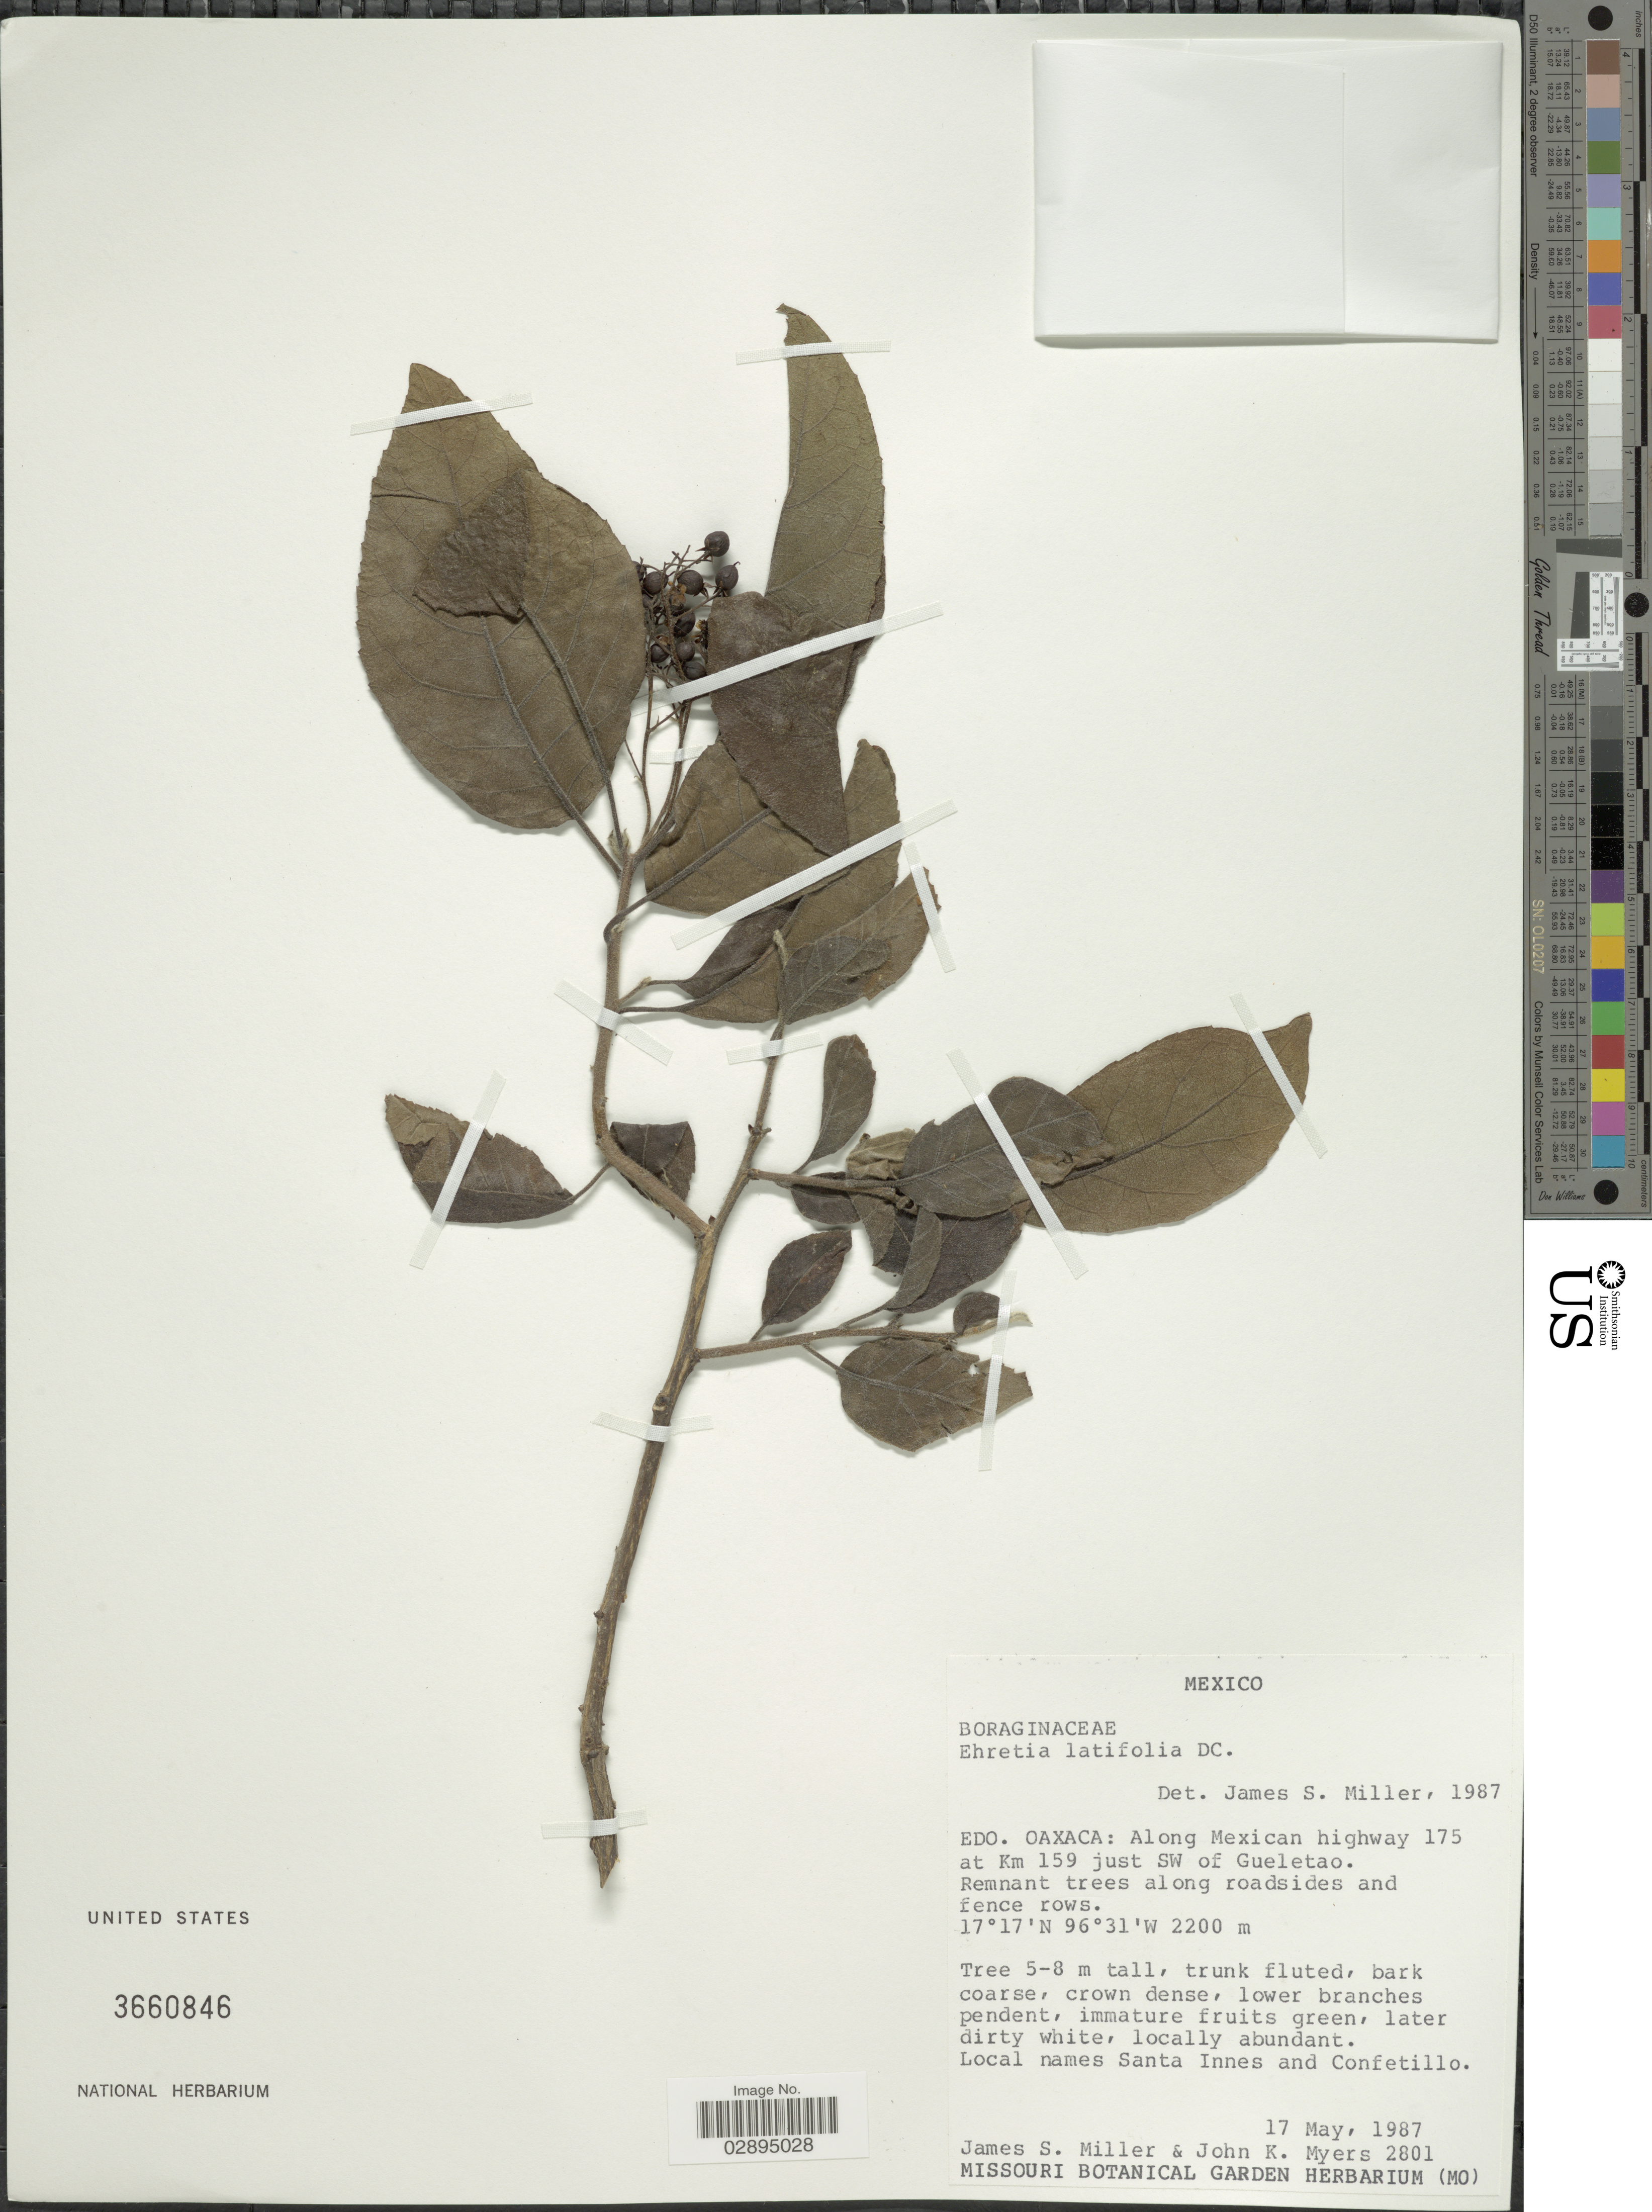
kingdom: Plantae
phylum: Tracheophyta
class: Magnoliopsida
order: Boraginales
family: Ehretiaceae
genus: Ehretia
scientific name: Ehretia latifolia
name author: DC.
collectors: J. S. Miller & J. Myers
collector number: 2801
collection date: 1987-05-17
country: Mexico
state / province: Oaxaca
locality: Edo. Oaxaca: Along Mexican highway 175 at Km 159 just SW of Gueletao.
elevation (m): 2200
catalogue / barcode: US 3660846